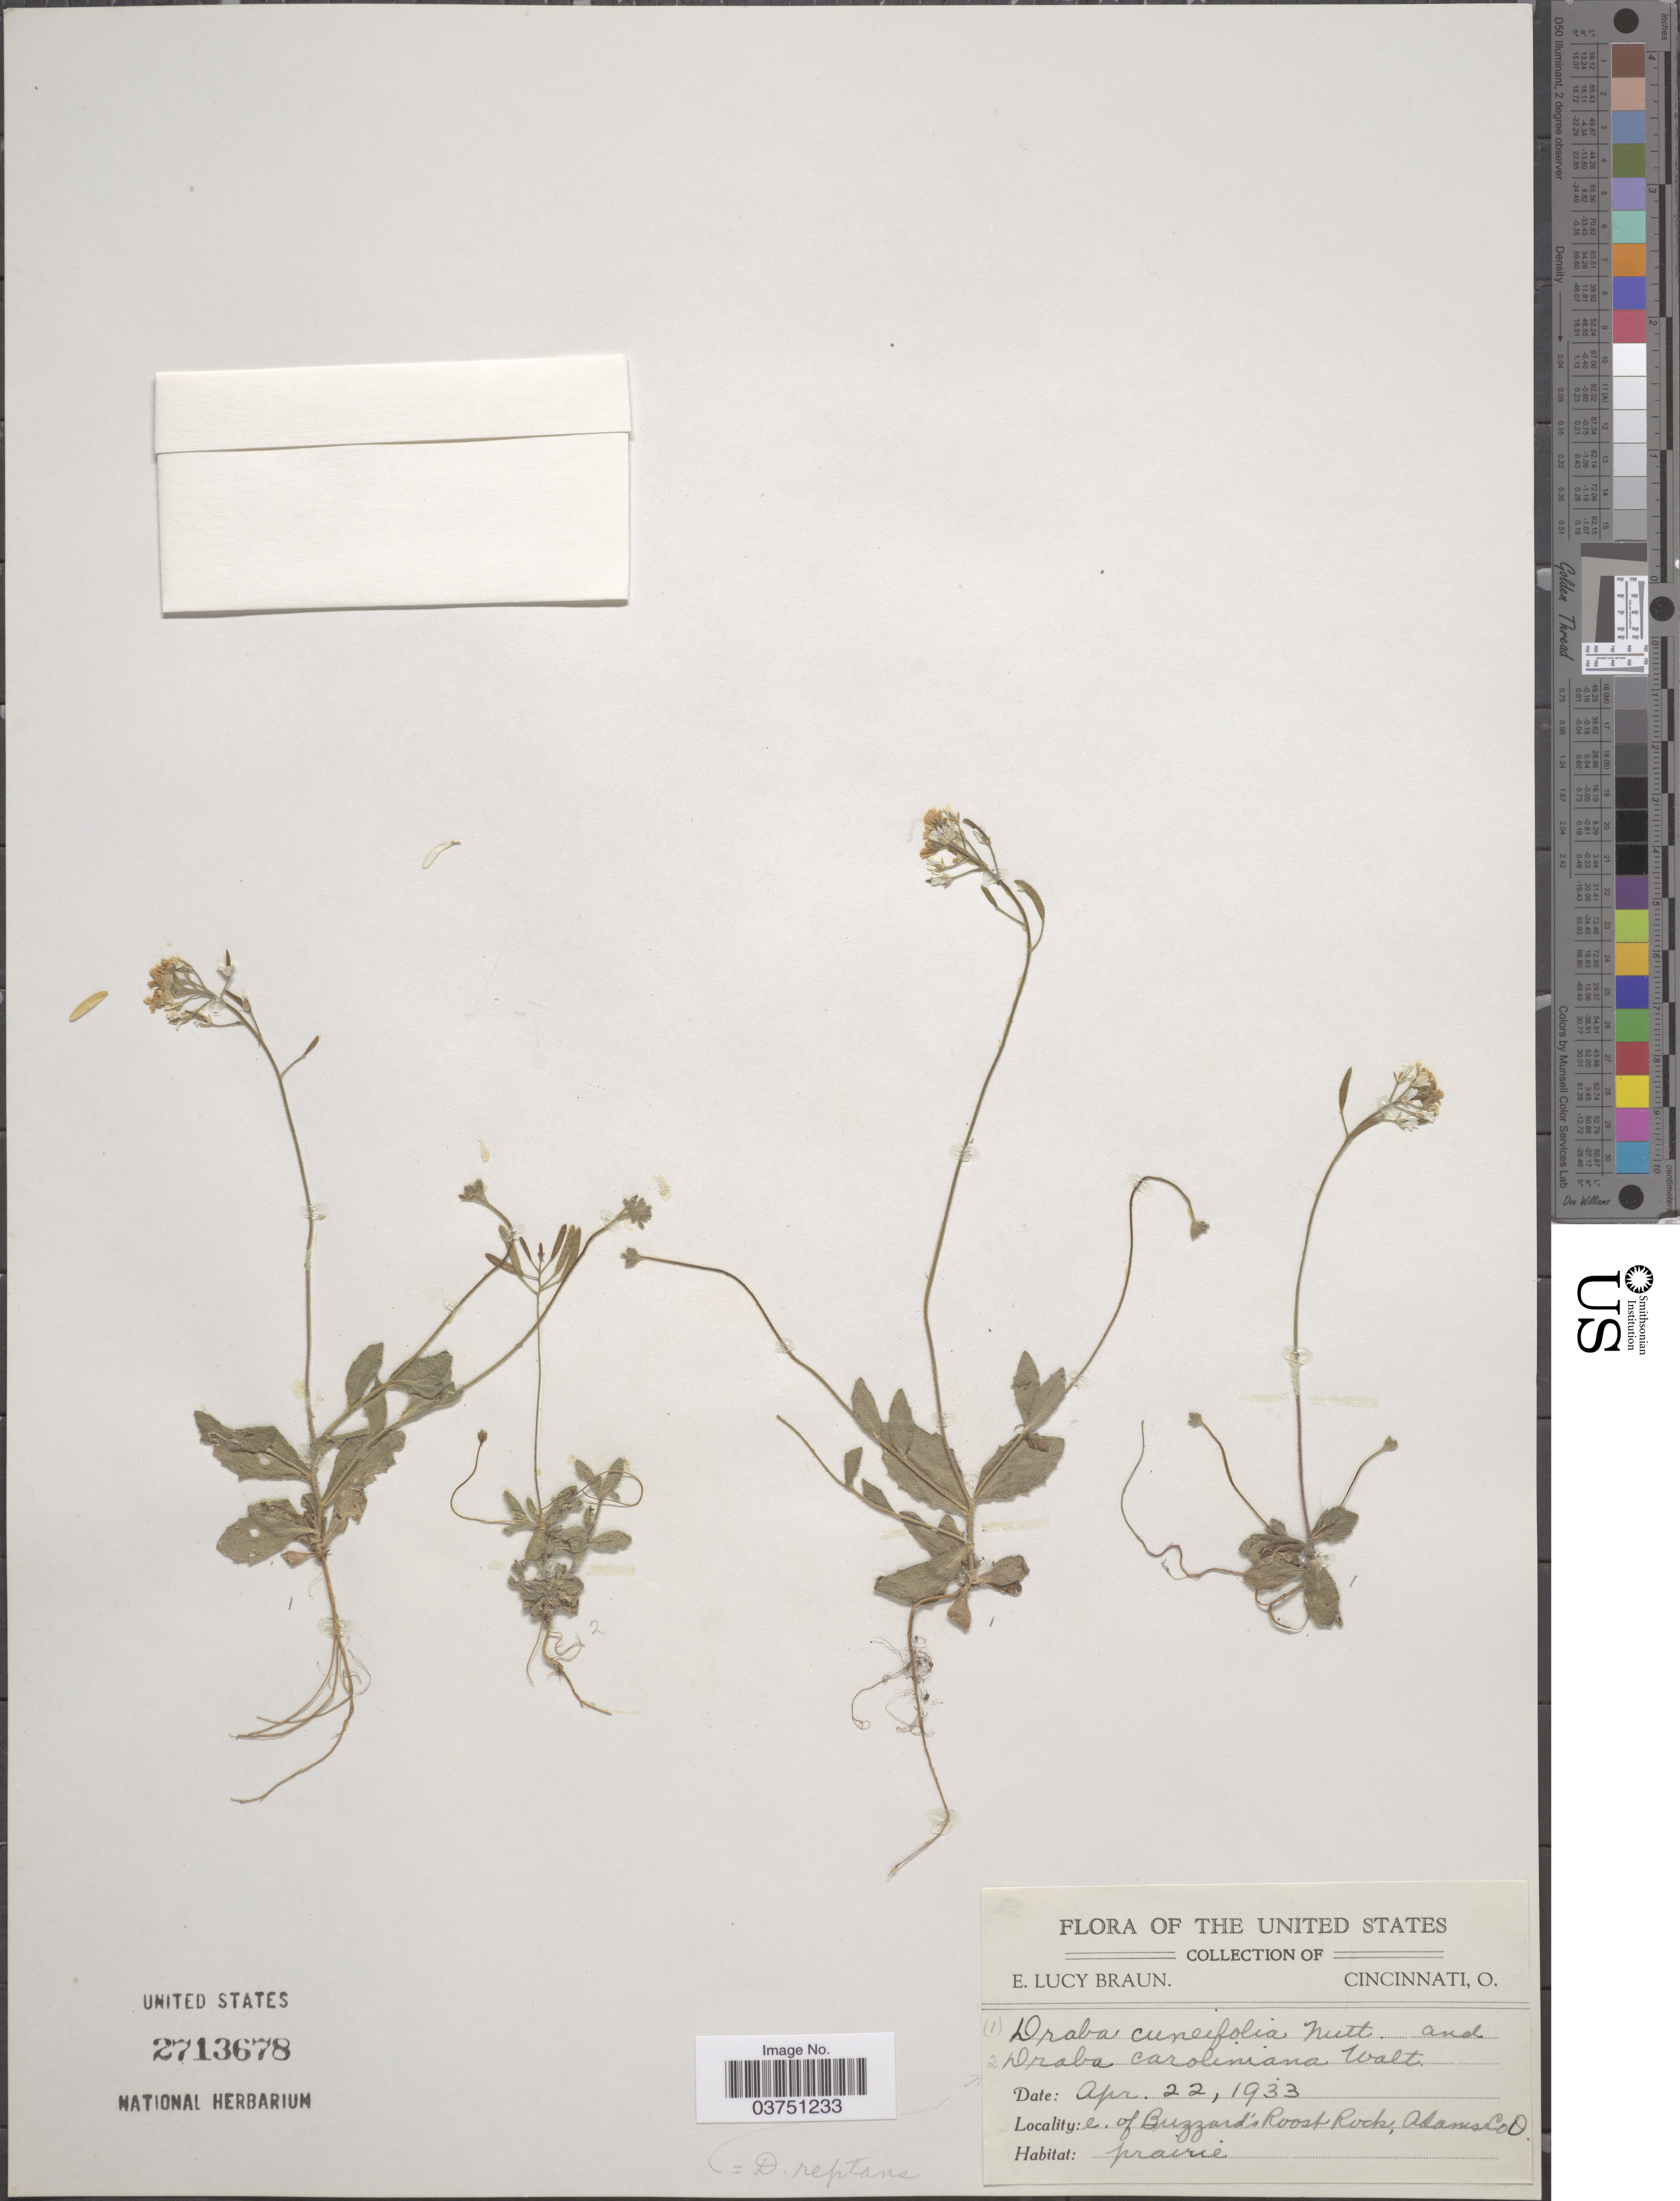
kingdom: Plantae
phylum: Tracheophyta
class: Magnoliopsida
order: Brassicales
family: Brassicaceae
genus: Draba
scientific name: Draba cuneifolia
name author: Nutt.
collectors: E. L. Braun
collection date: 1933-04-22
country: United States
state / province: Ohio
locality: E. of Buzzard's Roost Rock, Adams Co. O.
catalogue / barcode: US 2713678